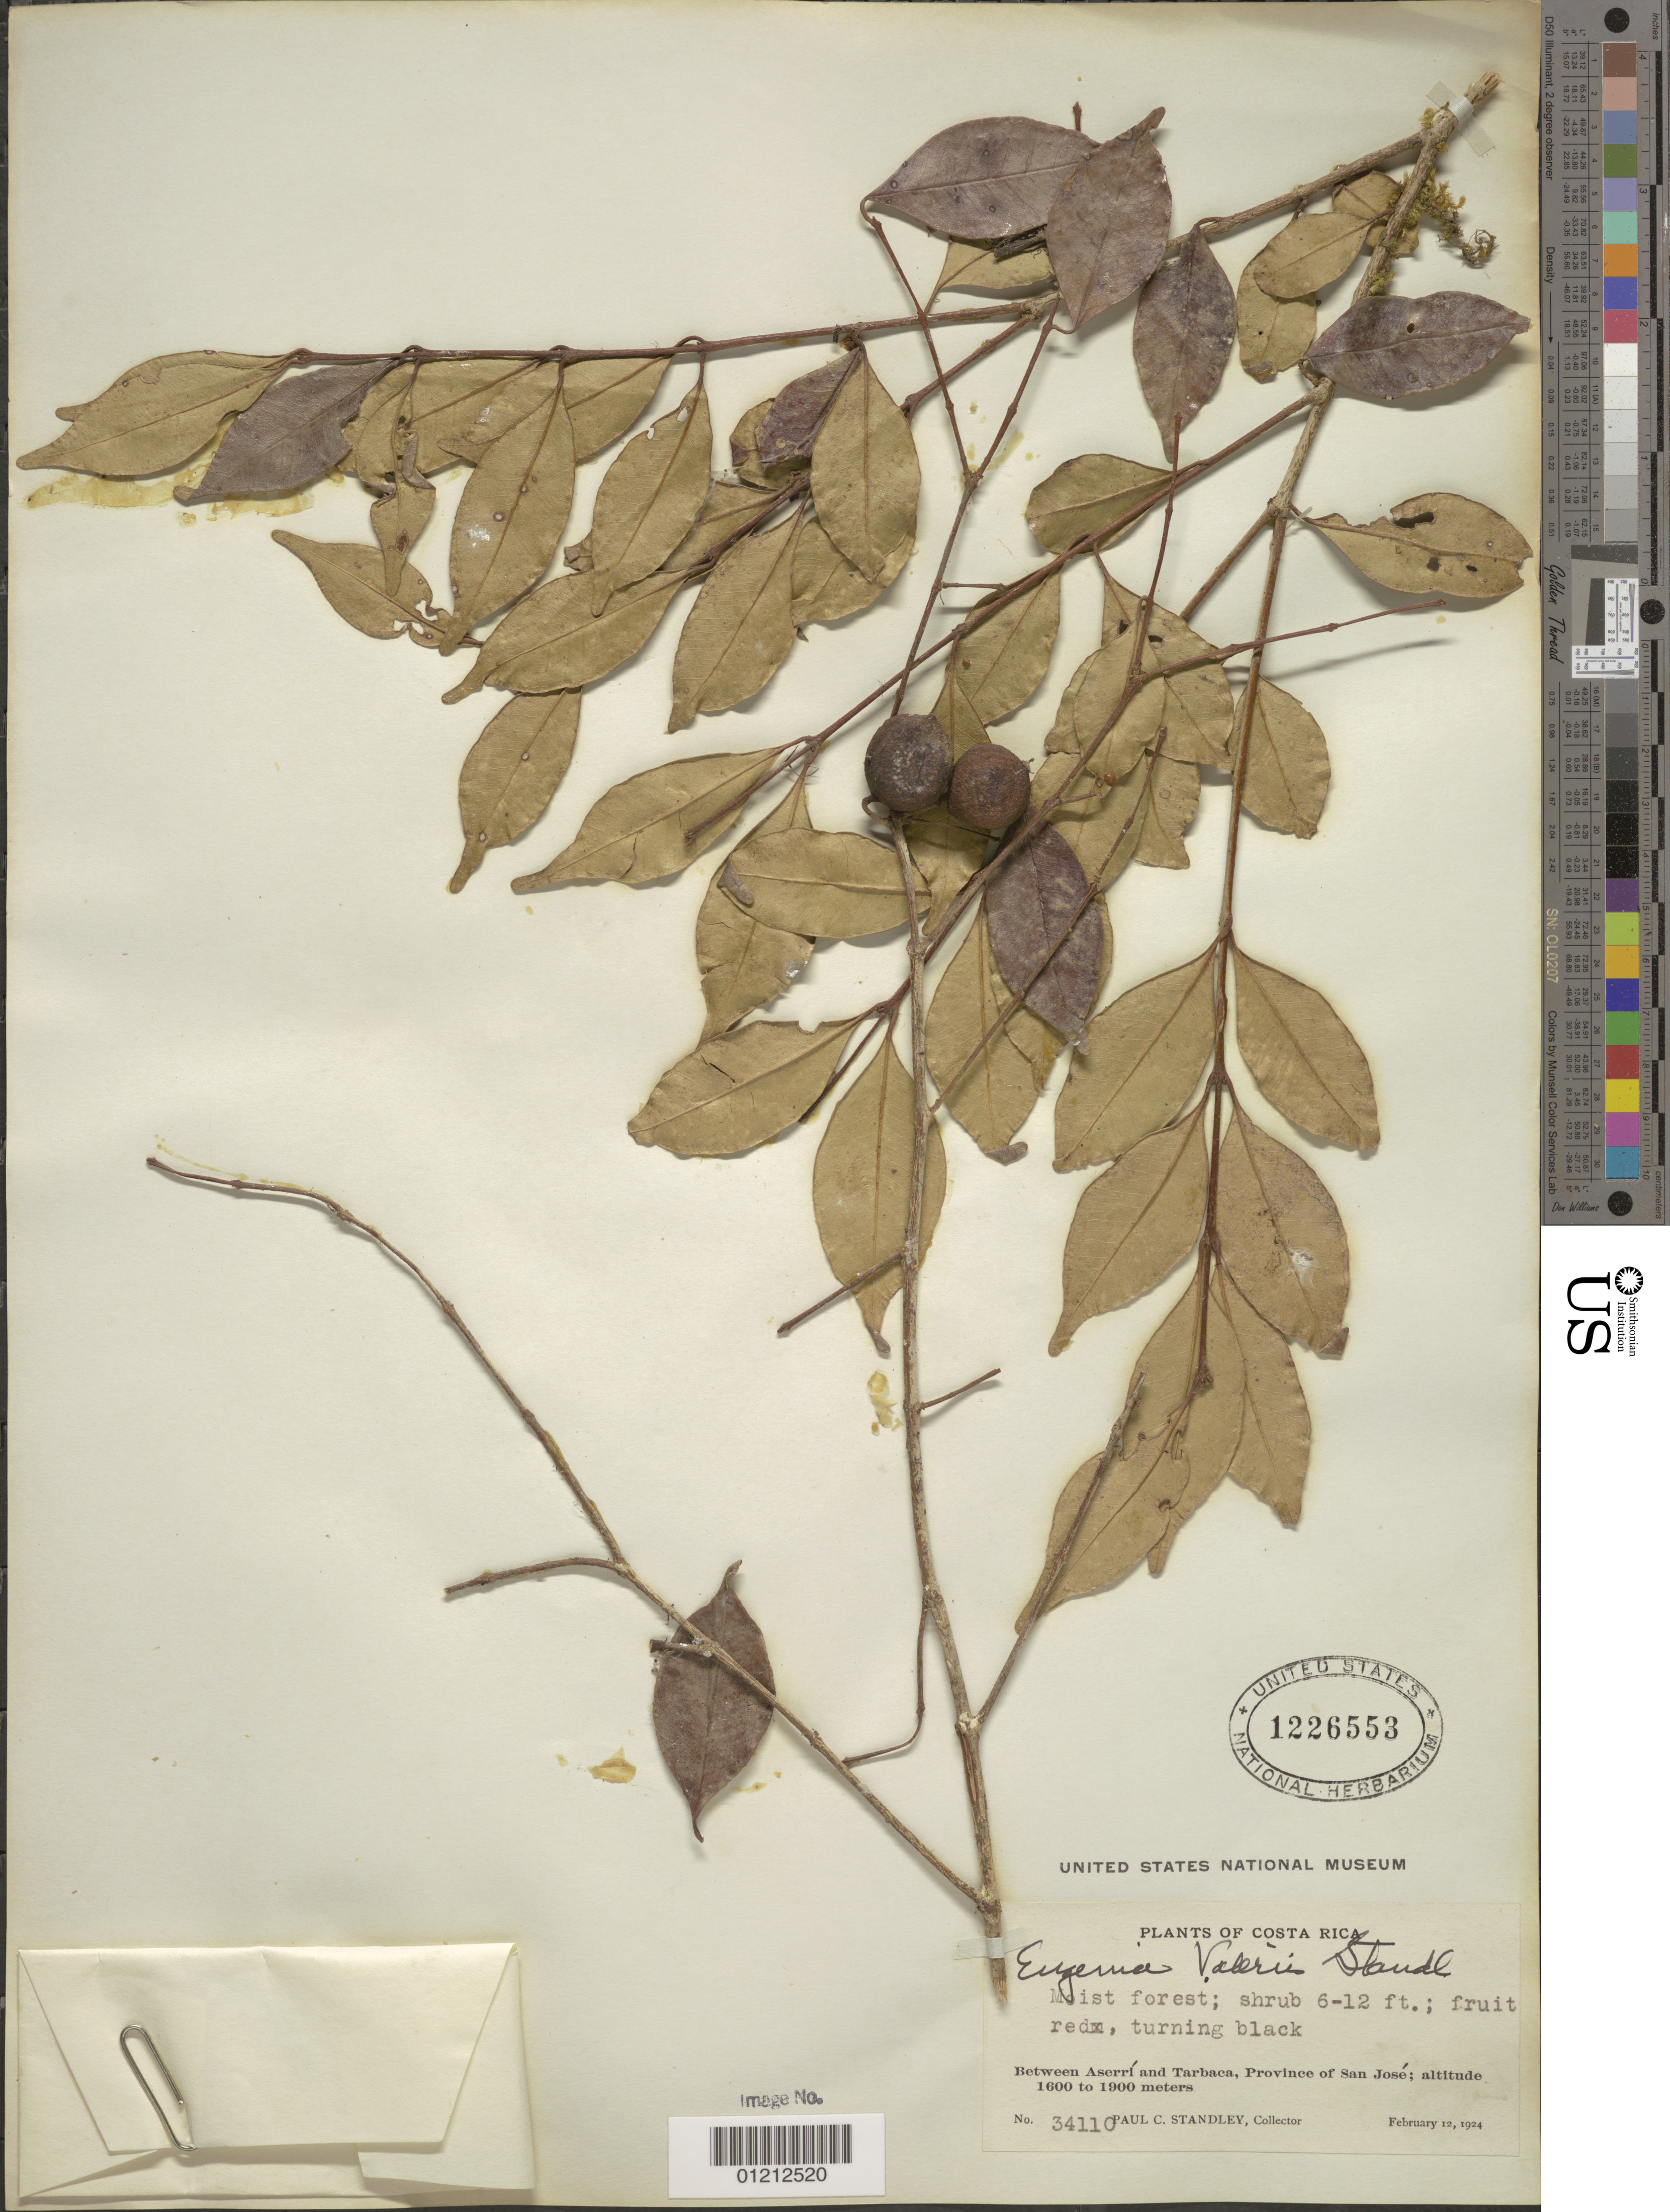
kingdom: Plantae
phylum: Tracheophyta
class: Magnoliopsida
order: Myrtales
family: Myrtaceae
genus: Eugenia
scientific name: Eugenia valerii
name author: Standl.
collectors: P. C. Standley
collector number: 34110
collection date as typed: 12 Feb 1924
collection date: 1924-02-12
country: Costa Rica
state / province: San José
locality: Between Aserri and Tarbaca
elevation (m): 1600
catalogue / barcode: US 1226553